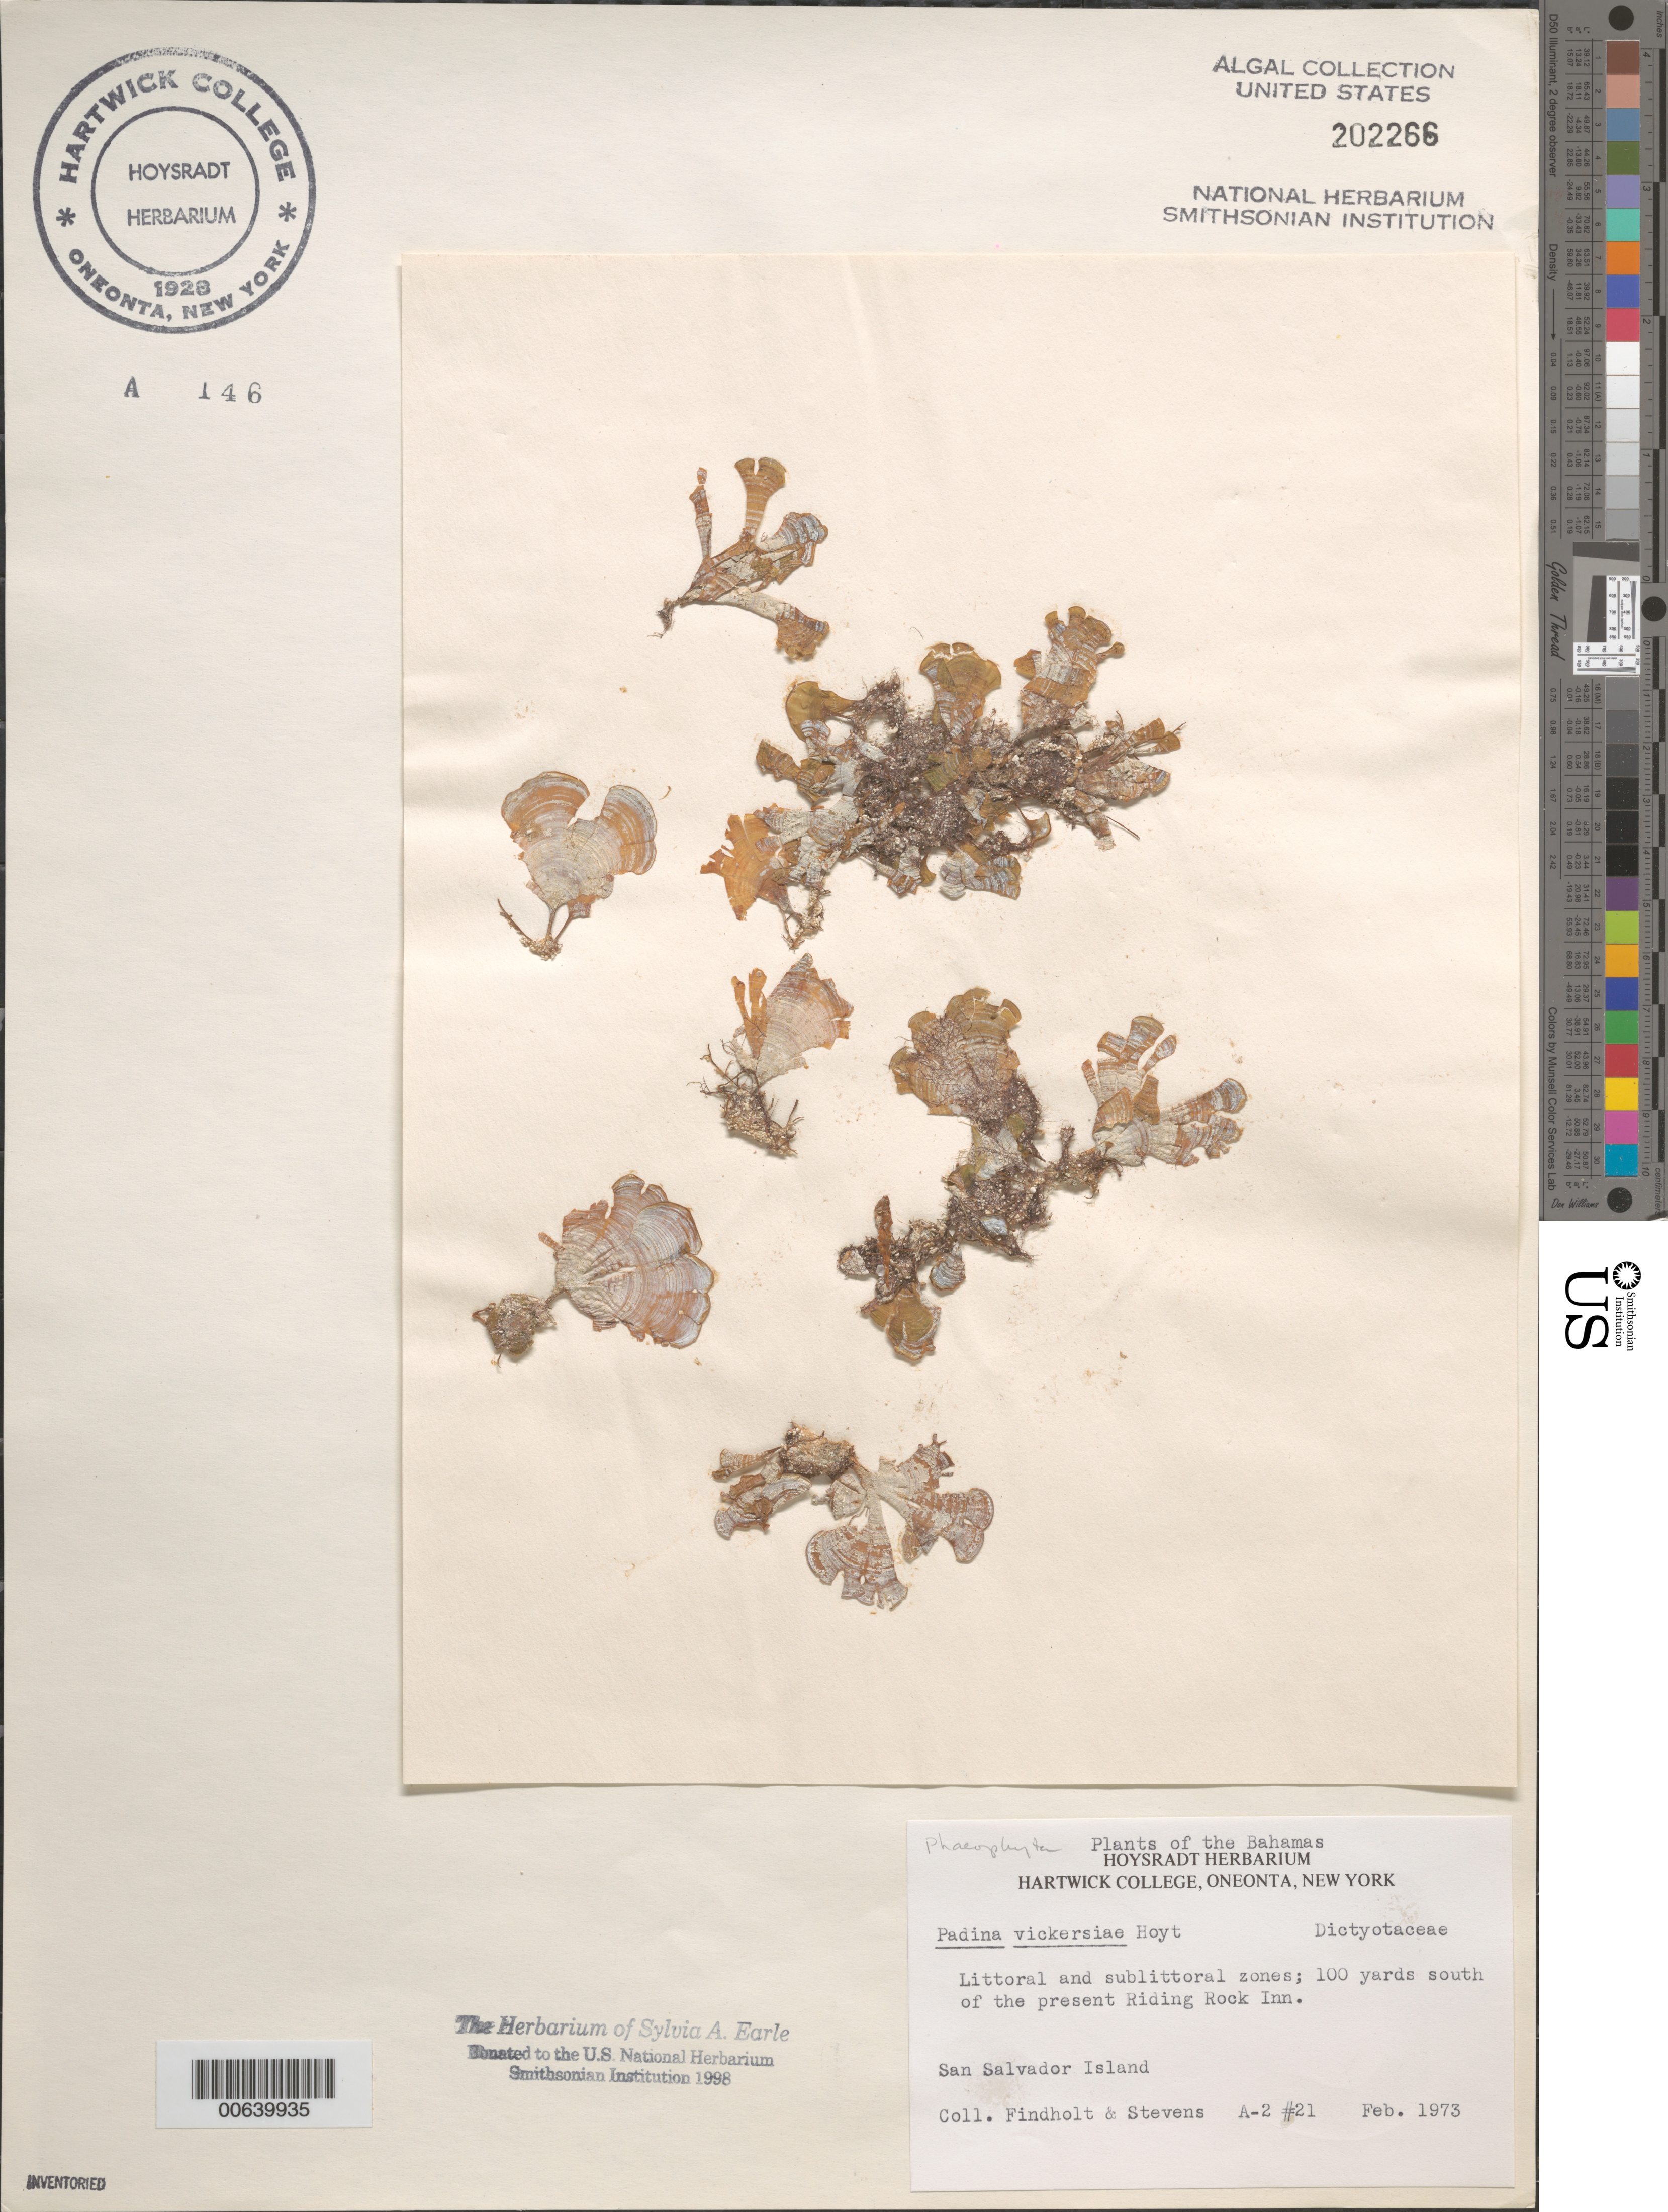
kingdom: Chromista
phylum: Ochrophyta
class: Phaeophyceae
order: Dictyotales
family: Dictyotaceae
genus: Padina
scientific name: Padina gymnospora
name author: (Kütz.) O.G. Sond.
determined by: Algae name updating Project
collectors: -. Findholt & -- Stevens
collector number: A-2 21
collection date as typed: Feb 1973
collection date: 1973-02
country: Bahamas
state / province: San Salvador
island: San Salvador Island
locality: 100 yards south of Riding Rock Inn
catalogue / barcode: US 202266